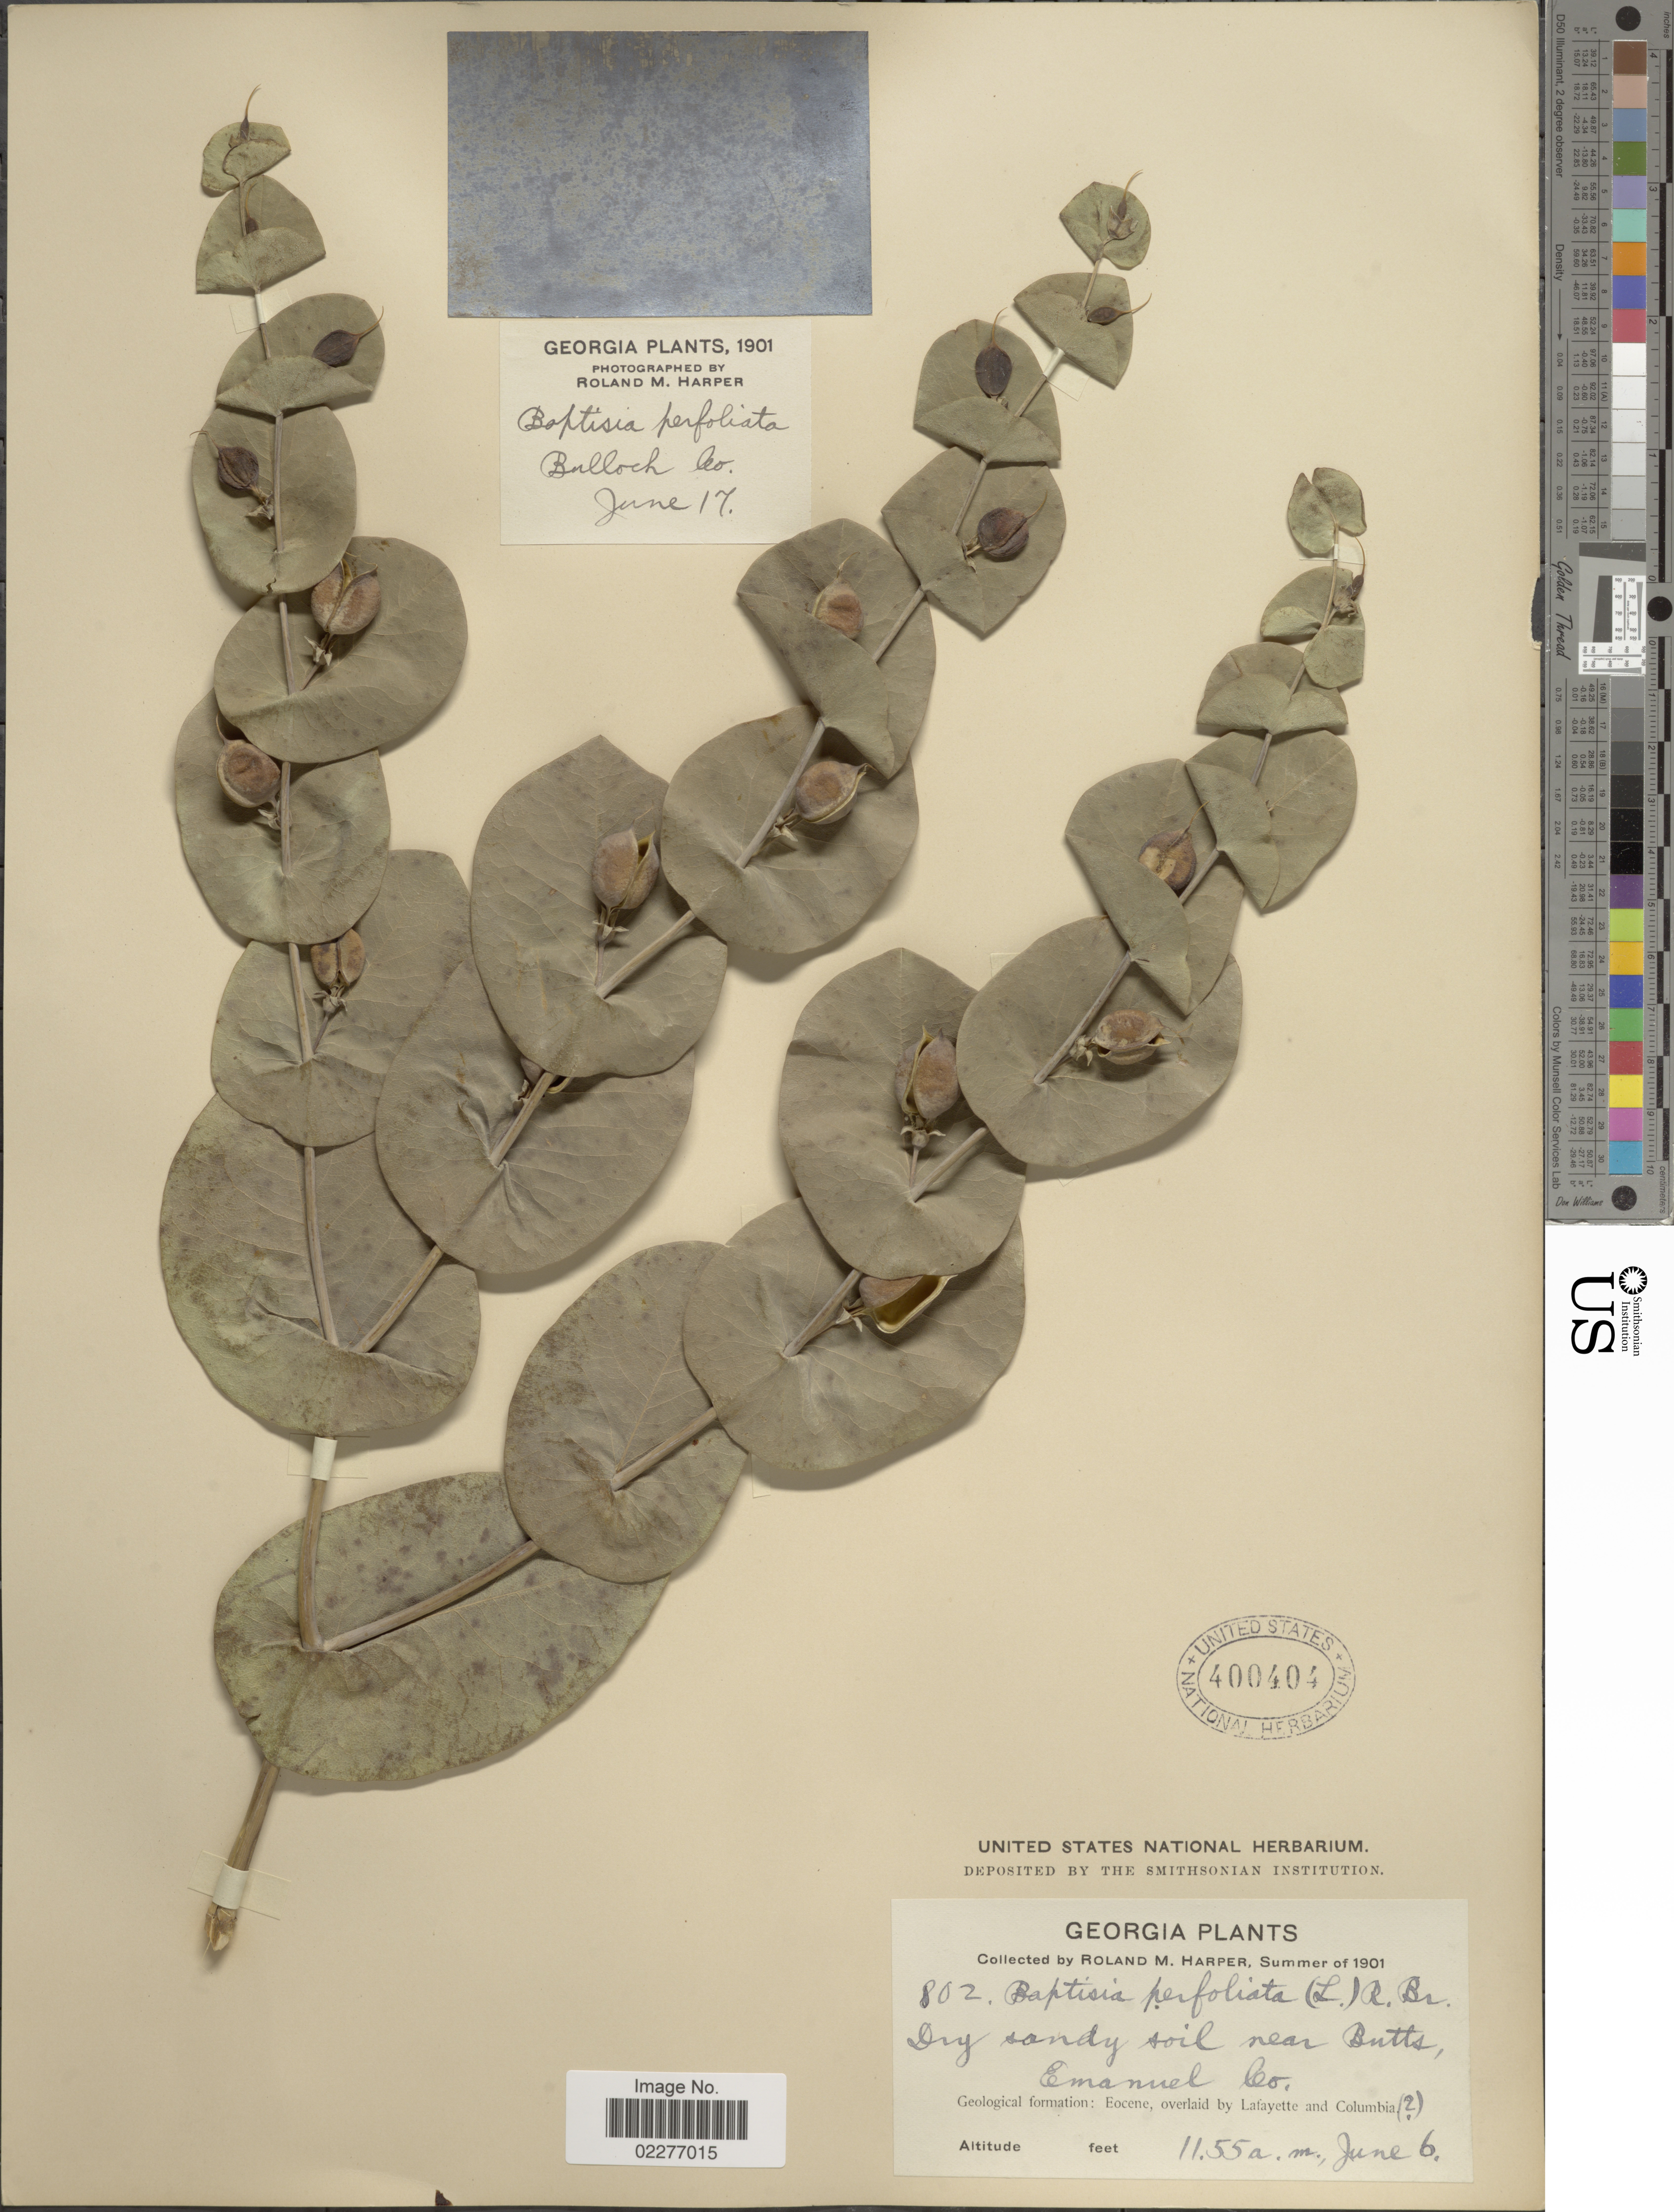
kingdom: Plantae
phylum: Tracheophyta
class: Magnoliopsida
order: Fabales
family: Fabaceae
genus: Baptisia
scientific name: Baptisia perfoliata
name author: (L.) R. Br.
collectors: R. M. Harper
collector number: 802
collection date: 1901-06-06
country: United States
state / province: Georgia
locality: Dry sandy soil near Butts, Emanuel Co, geological formation: Eocene, overlaid by Lafayette and Columbia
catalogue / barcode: US 400404